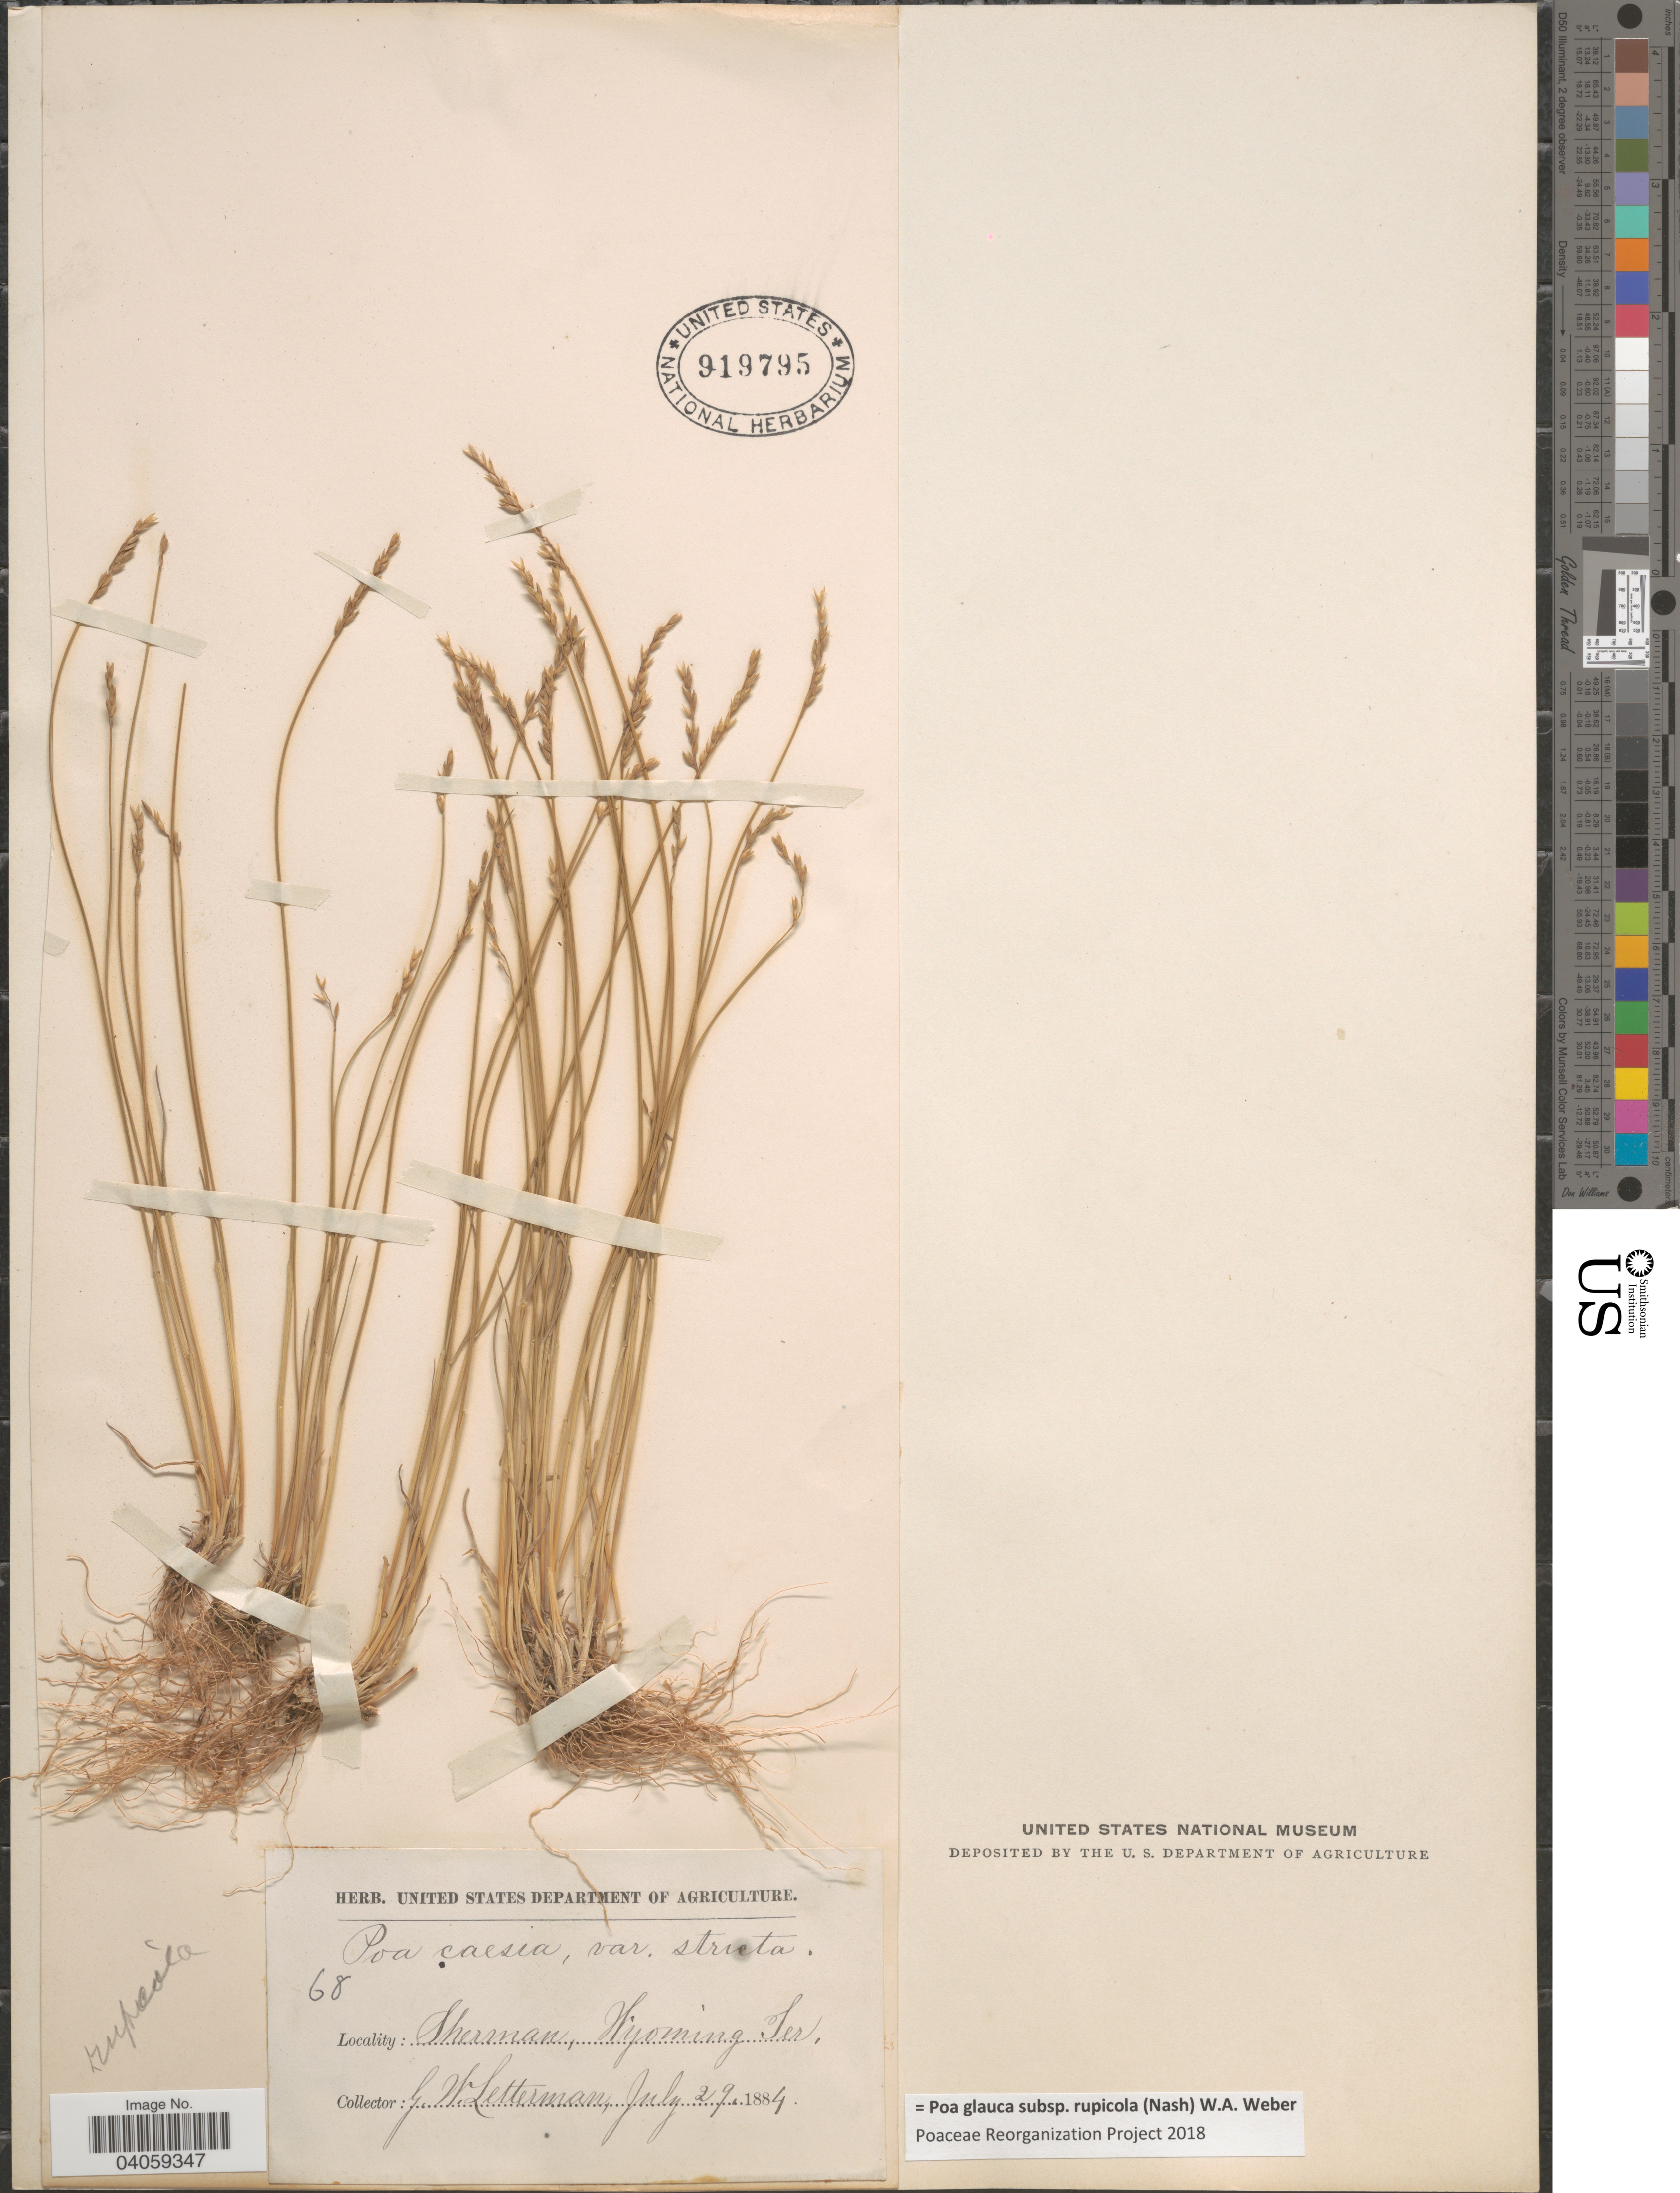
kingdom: Plantae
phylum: Tracheophyta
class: Liliopsida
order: Poales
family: Poaceae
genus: Poa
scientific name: Poa glauca subsp. rupicola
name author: (Nash) W.A. Weber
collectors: G. W. Letterman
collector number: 68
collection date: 1884-07-29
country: United States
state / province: Wyoming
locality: Sherman, Wyoming Ter.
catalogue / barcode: US 919795